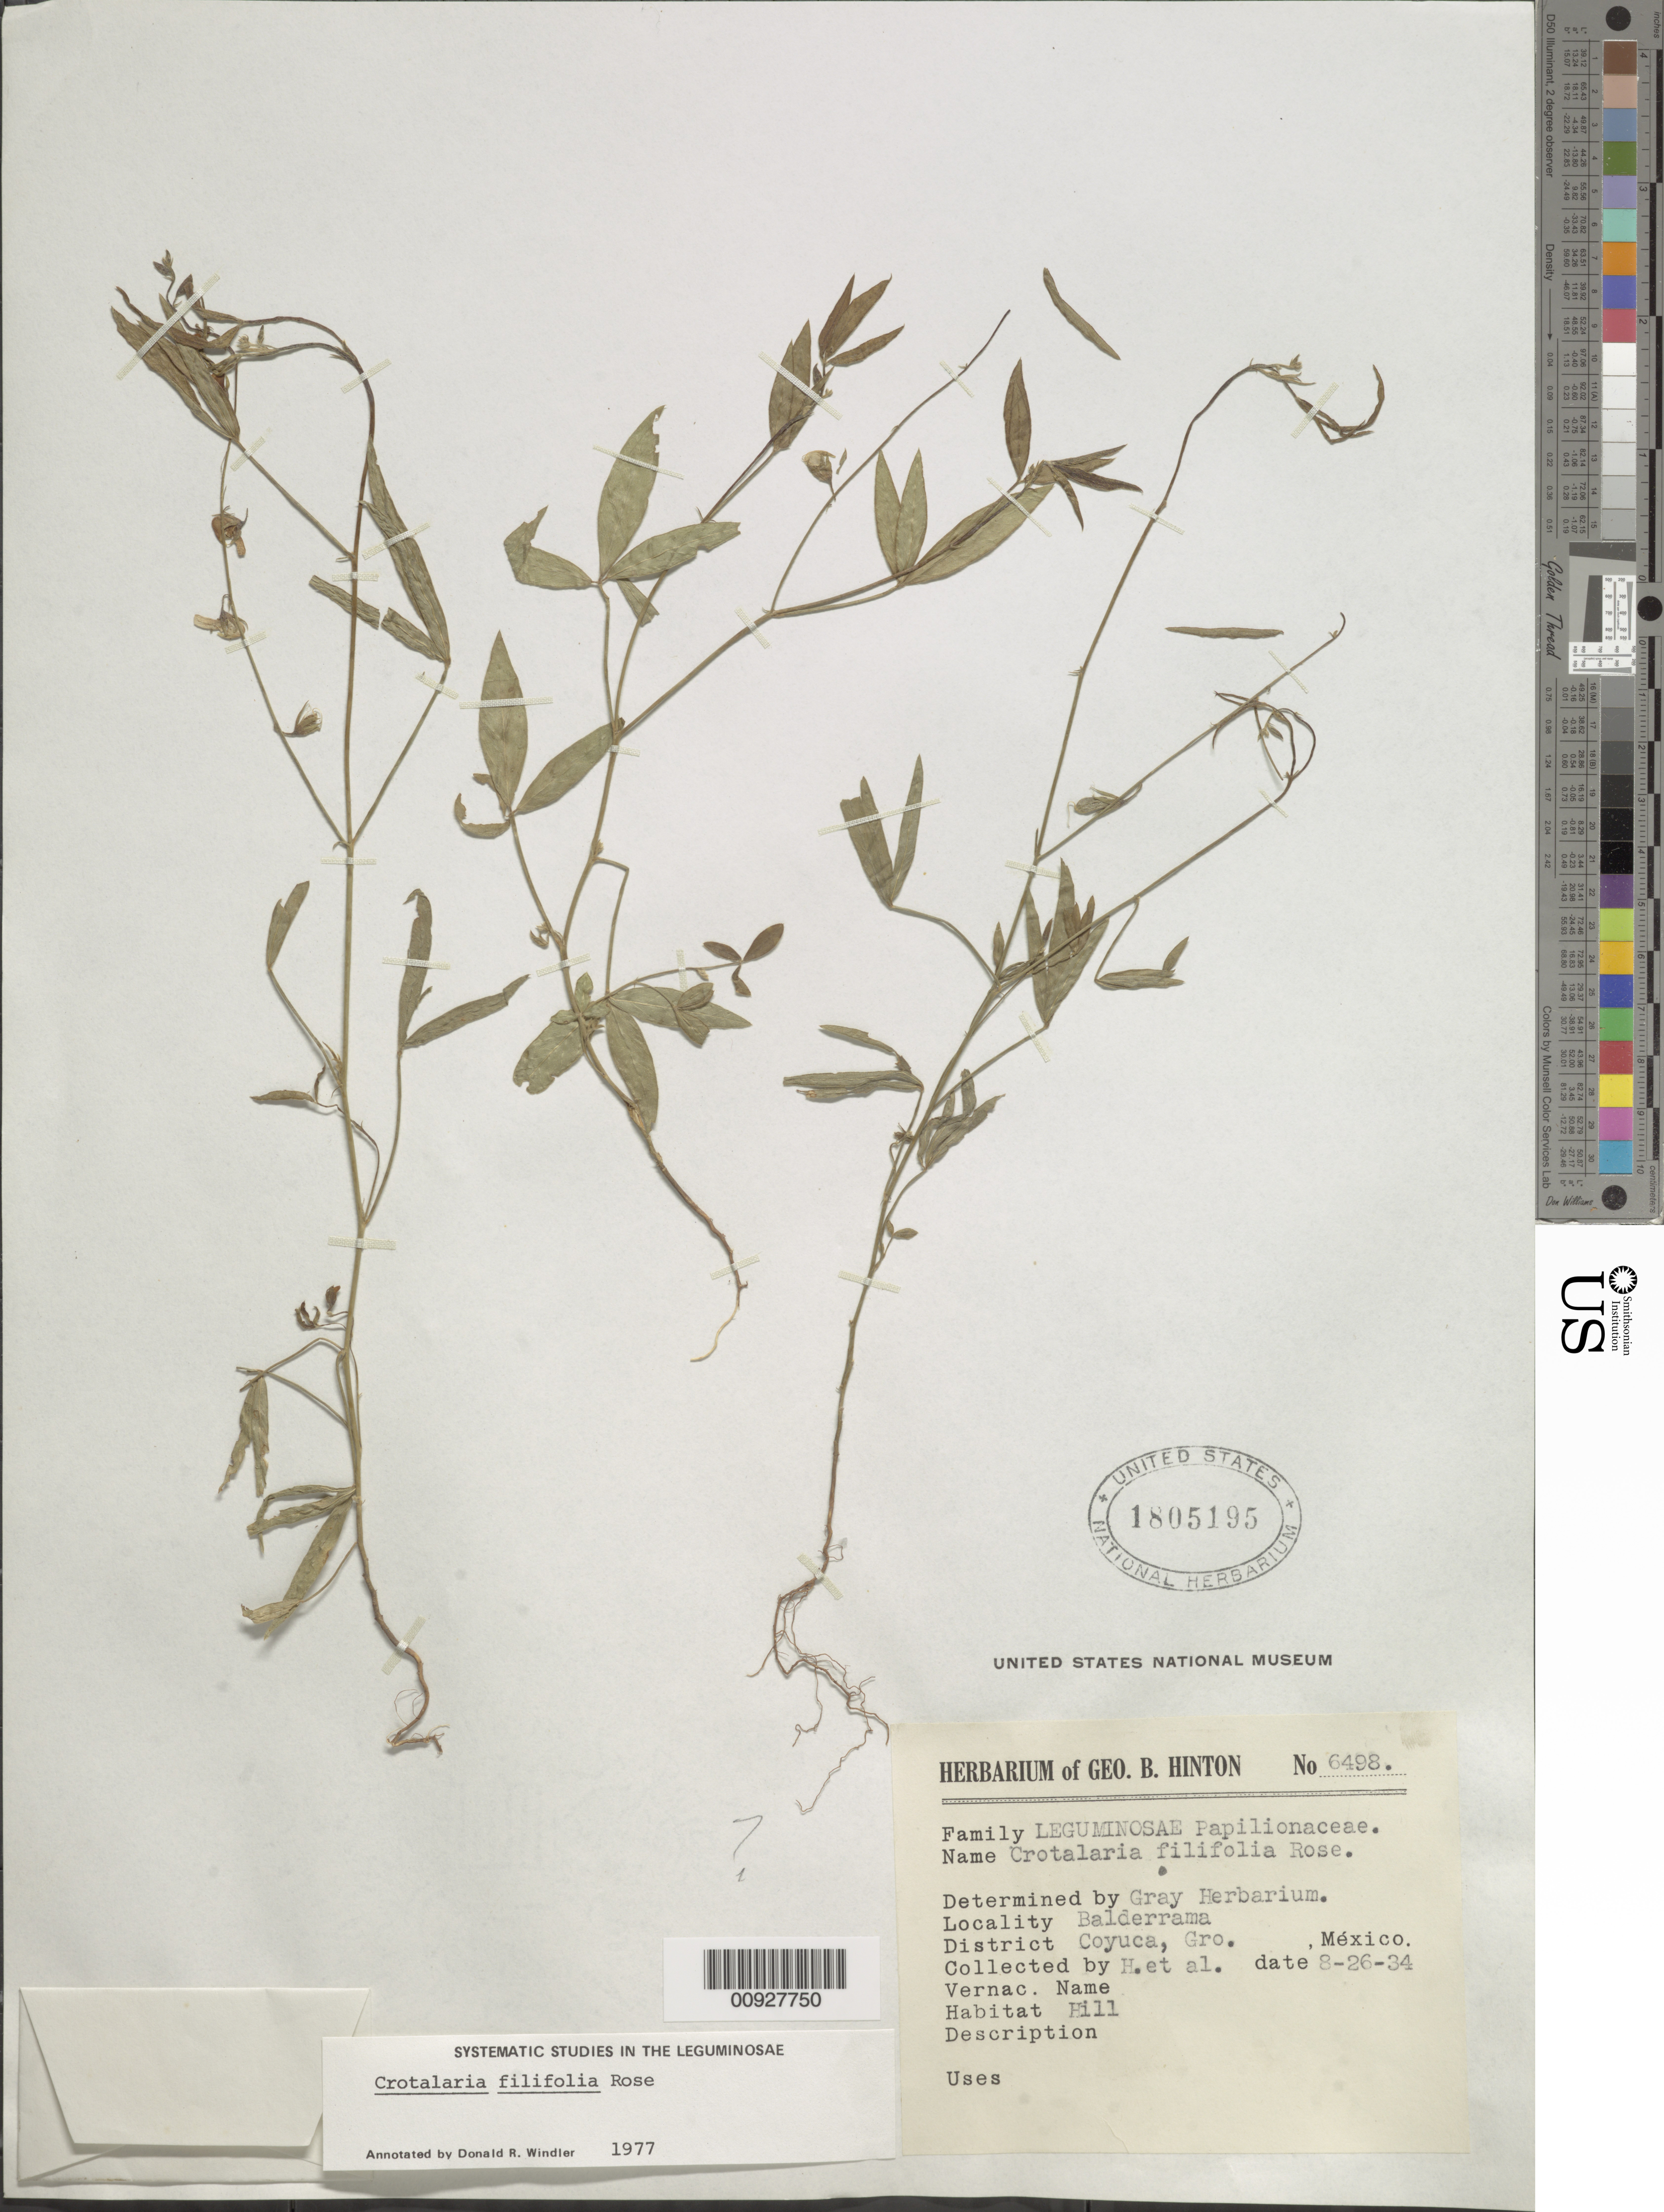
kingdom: Plantae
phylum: Tracheophyta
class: Magnoliopsida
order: Fabales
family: Fabaceae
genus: Crotalaria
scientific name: Crotalaria filifolia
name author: Rose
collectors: G. B. Hinton & et al.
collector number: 6498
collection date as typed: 26 Aug 1934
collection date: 1934-08-26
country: Mexico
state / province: Guerrero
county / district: Coyuca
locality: Balderrama, District Coyuca, Gro.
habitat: Hill.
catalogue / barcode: US 1805195